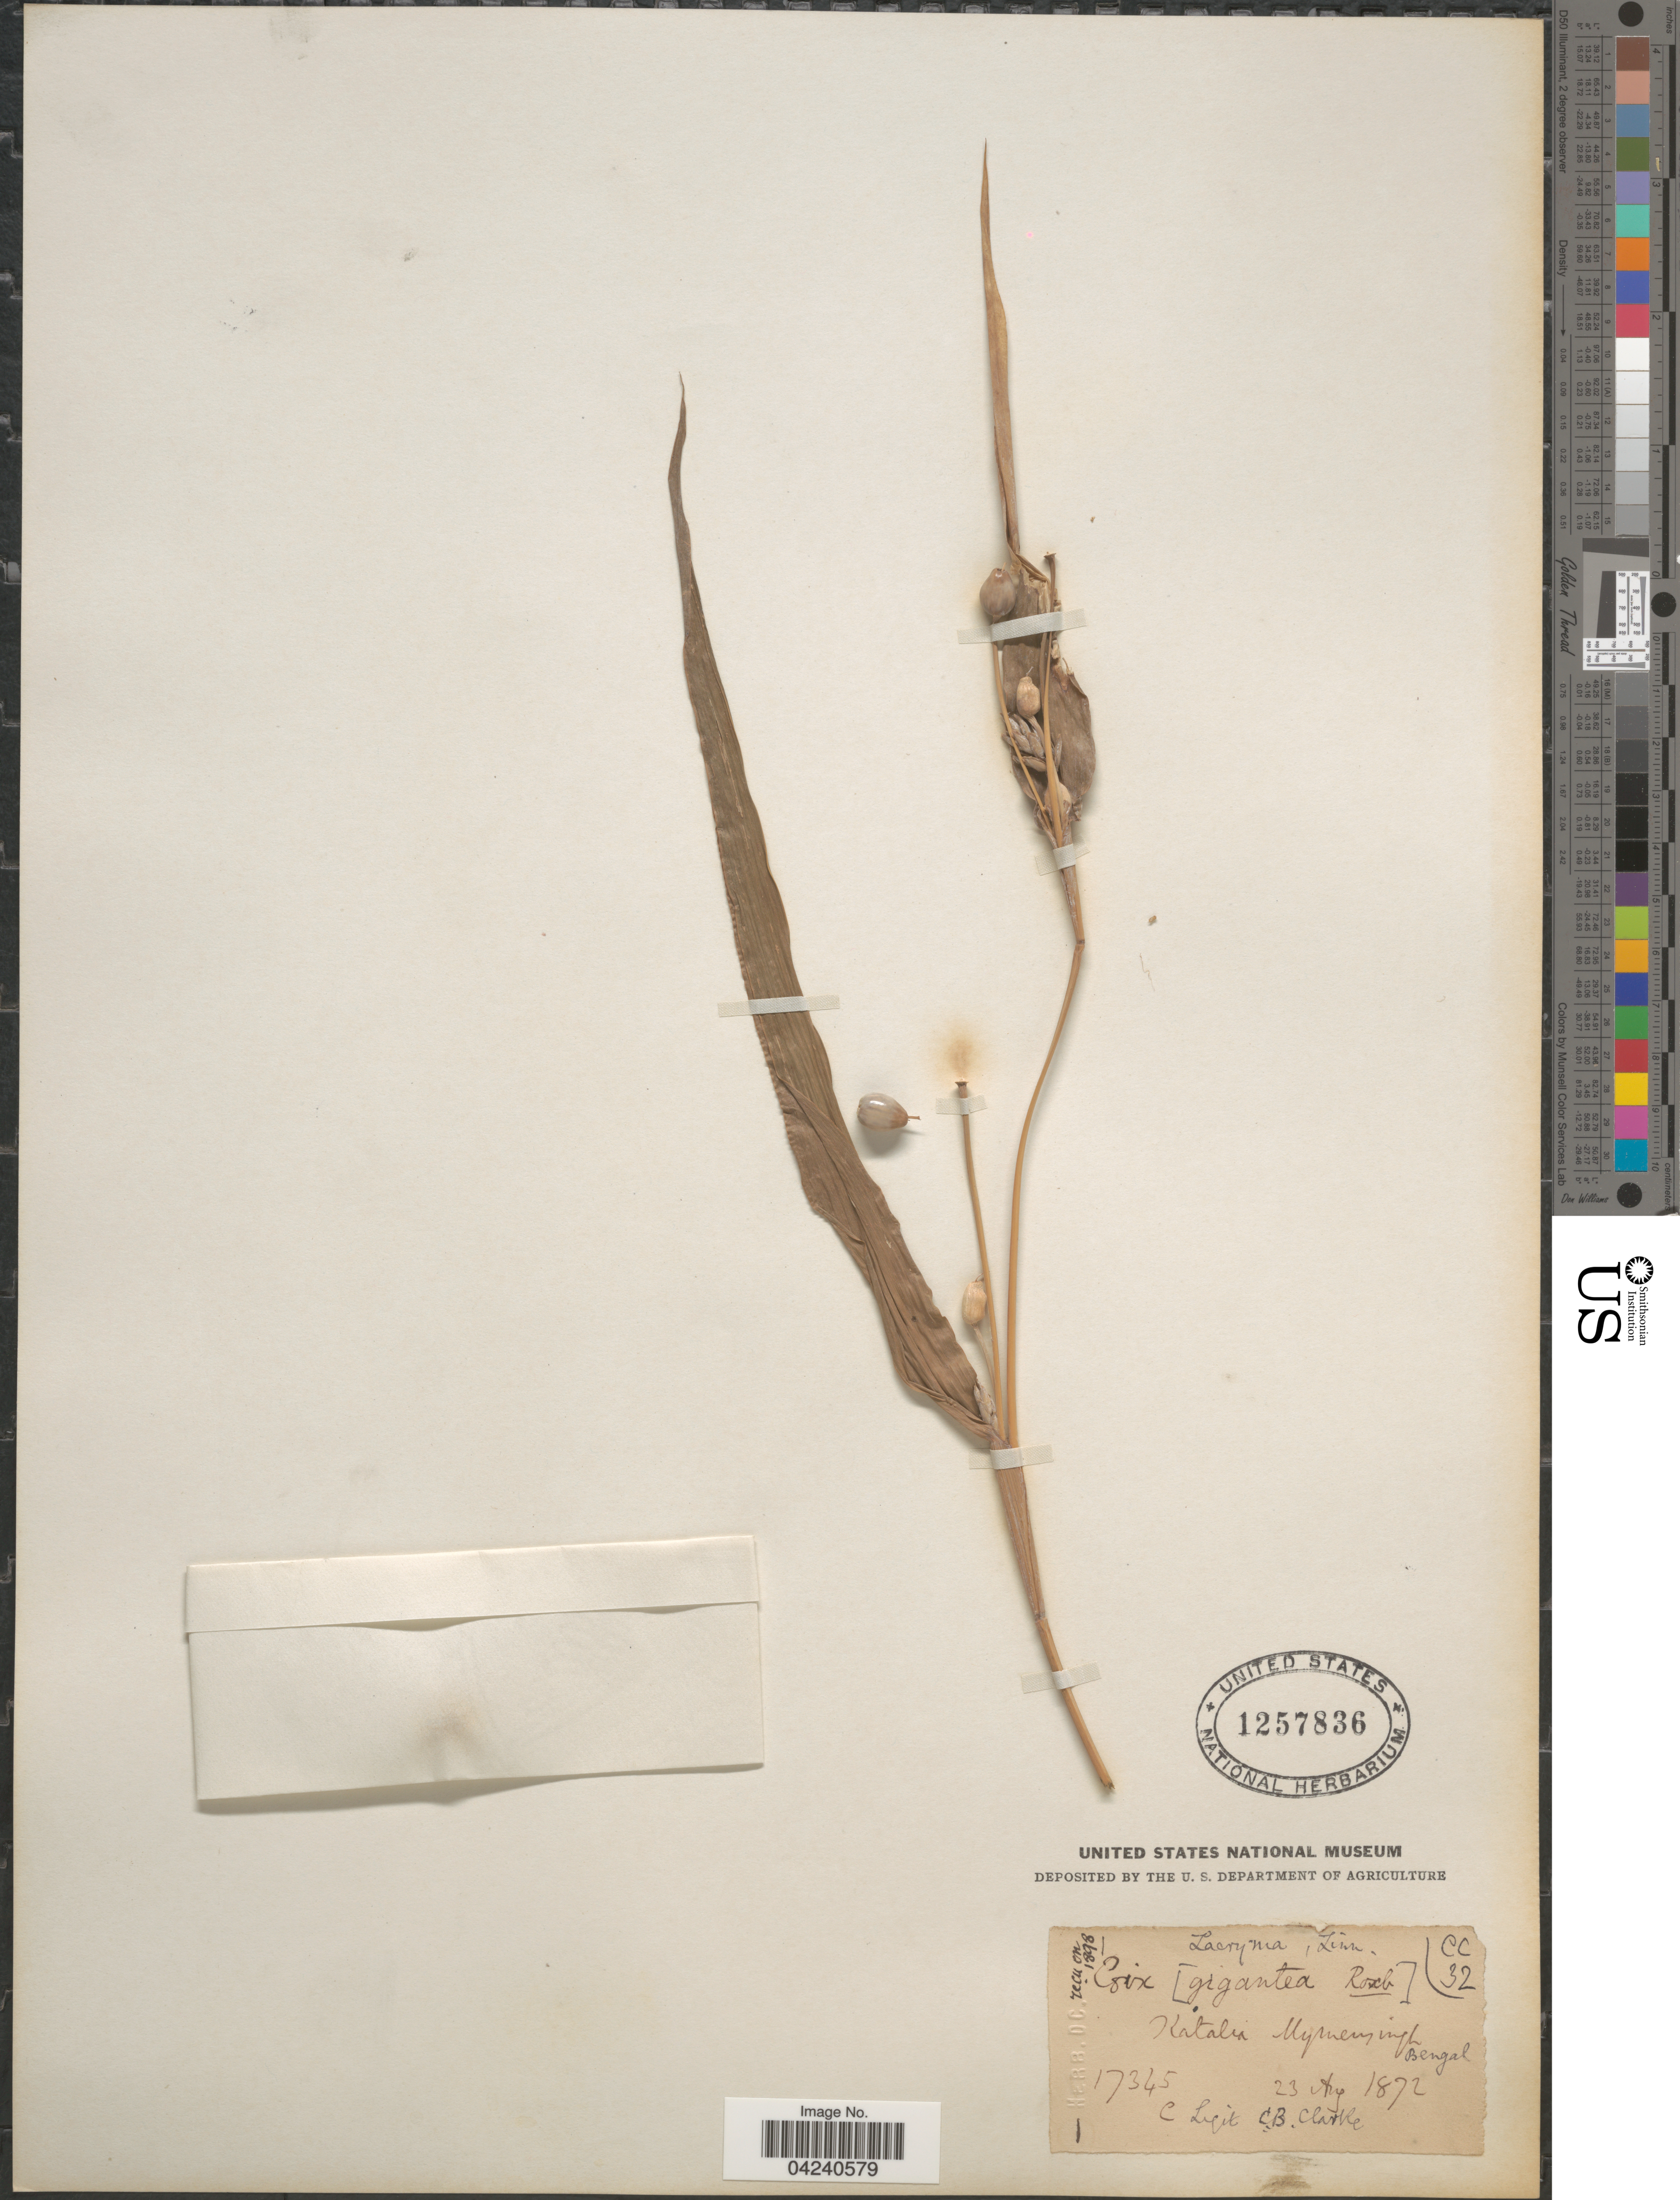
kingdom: Plantae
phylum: Tracheophyta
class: Liliopsida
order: Poales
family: Poaceae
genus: Coix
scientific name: Coix lacryma-jobi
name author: L.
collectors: C. B. Clarke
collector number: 17345C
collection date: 1872-08-23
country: India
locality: Katalia Mymensingh. Bengal.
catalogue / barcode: US 1257836